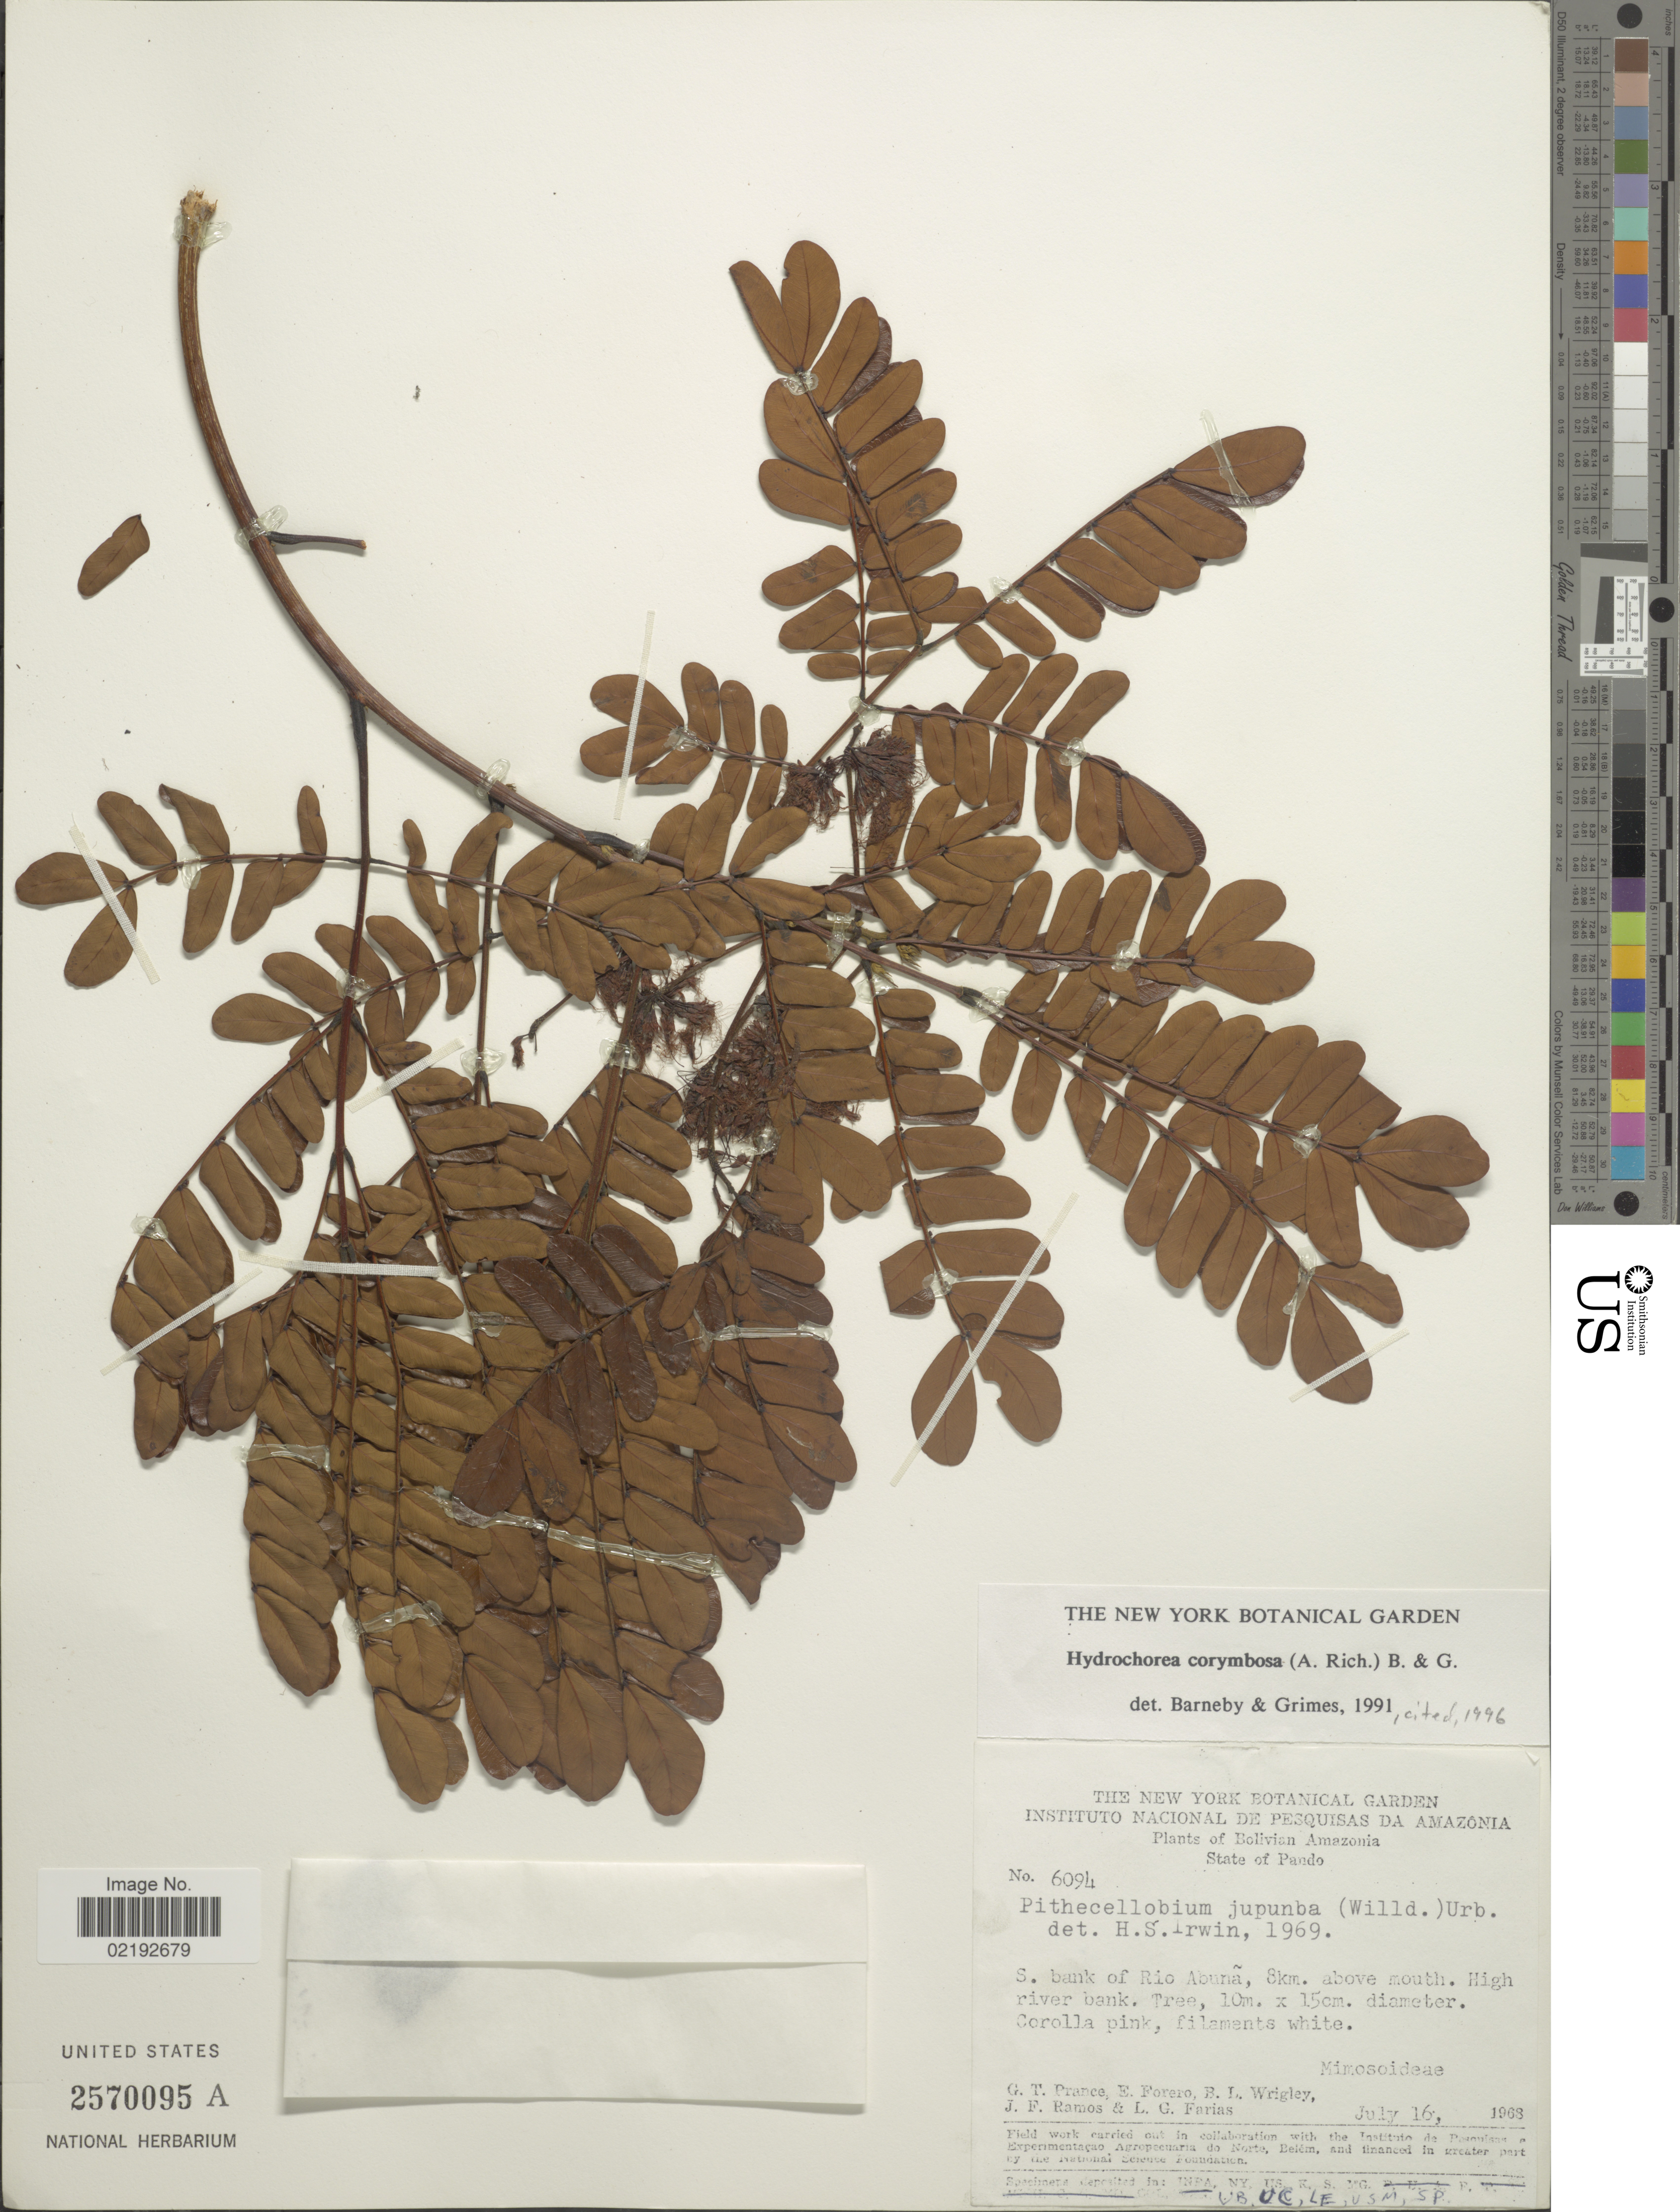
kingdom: Plantae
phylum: Tracheophyta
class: Magnoliopsida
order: Fabales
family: Fabaceae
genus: Hydrochorea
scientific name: Hydrochorea corymbosa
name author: (Rich.) Barneby & J.W. Grimes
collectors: G. T. Prance, E. Forero, B. L. Wrigley, J. F. Ramos & L. G. Farias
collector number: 6094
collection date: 1968-07-16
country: Bolivia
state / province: Pando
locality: Bolivian Amazonia, S bank of Rio Abuna, 8 km above mouth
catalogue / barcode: US 2570095A